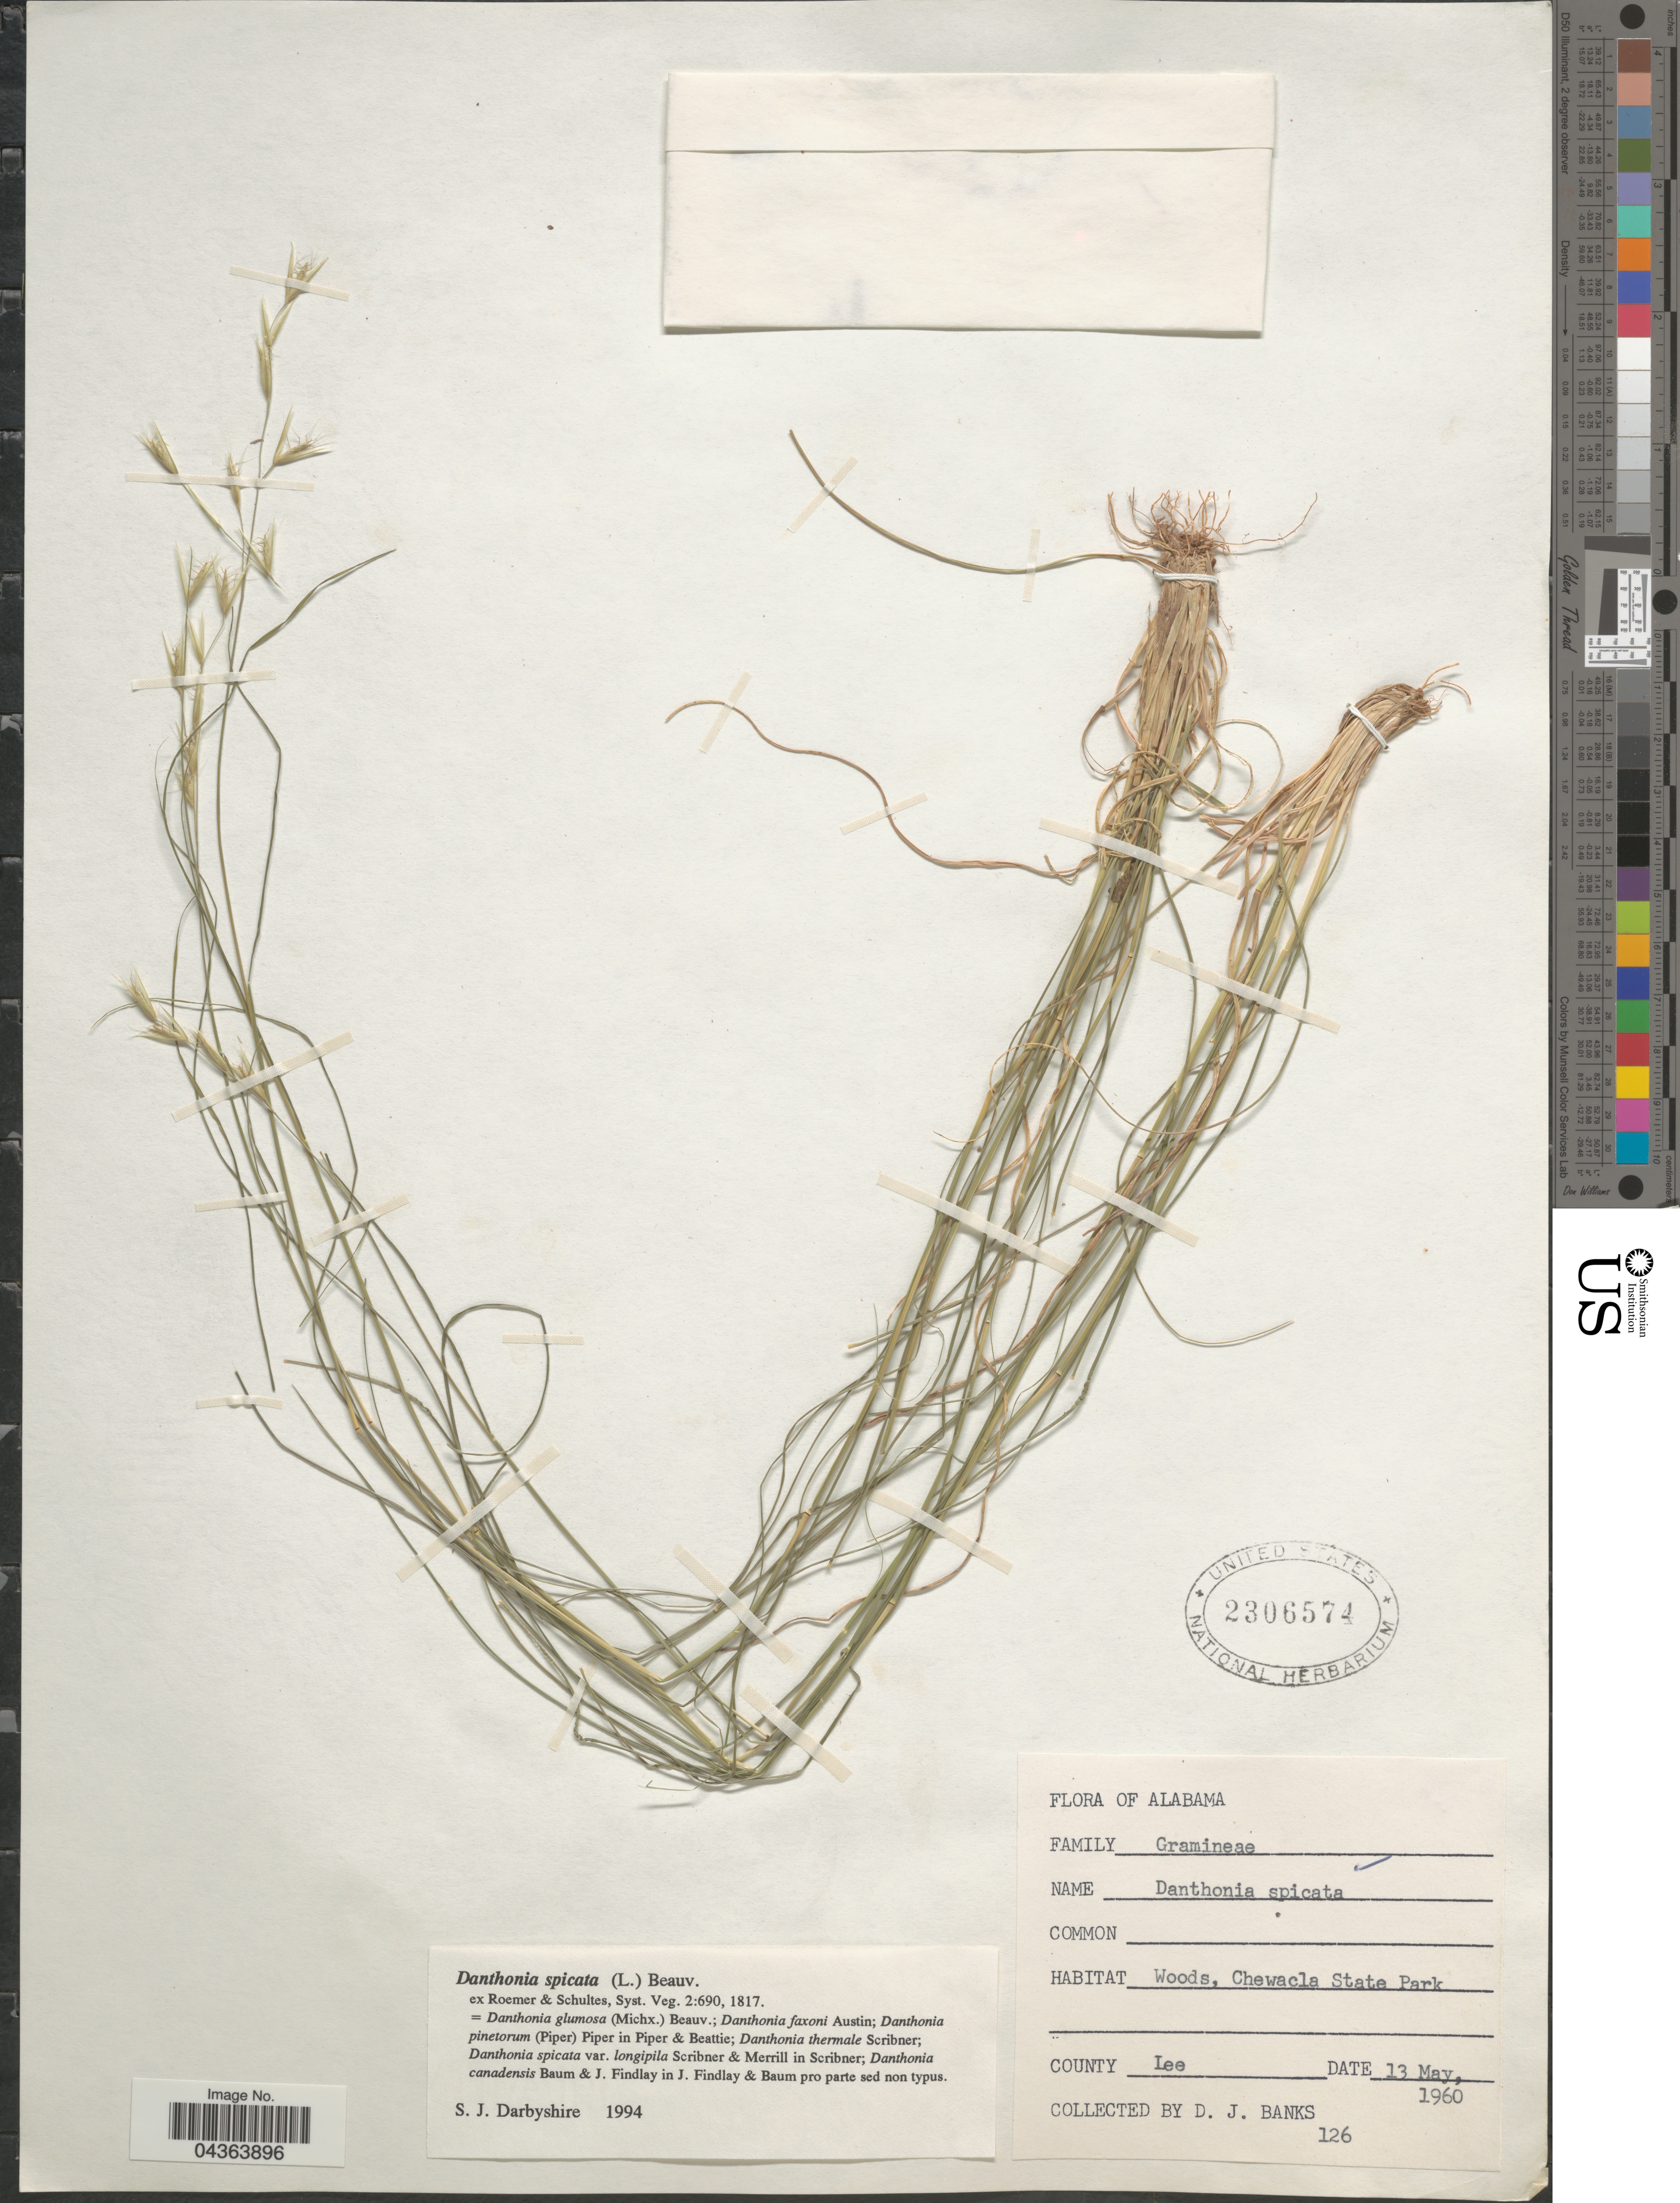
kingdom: Plantae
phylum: Tracheophyta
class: Liliopsida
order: Poales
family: Poaceae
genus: Danthonia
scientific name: Danthonia spicata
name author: (L.) P. Beauv. ex Roem. & Schult.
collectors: D. J. Banks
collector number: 126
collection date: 1960-05-13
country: United States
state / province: Alabama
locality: Woods, Chewacla State Park. County Lee.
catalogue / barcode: US 2306574